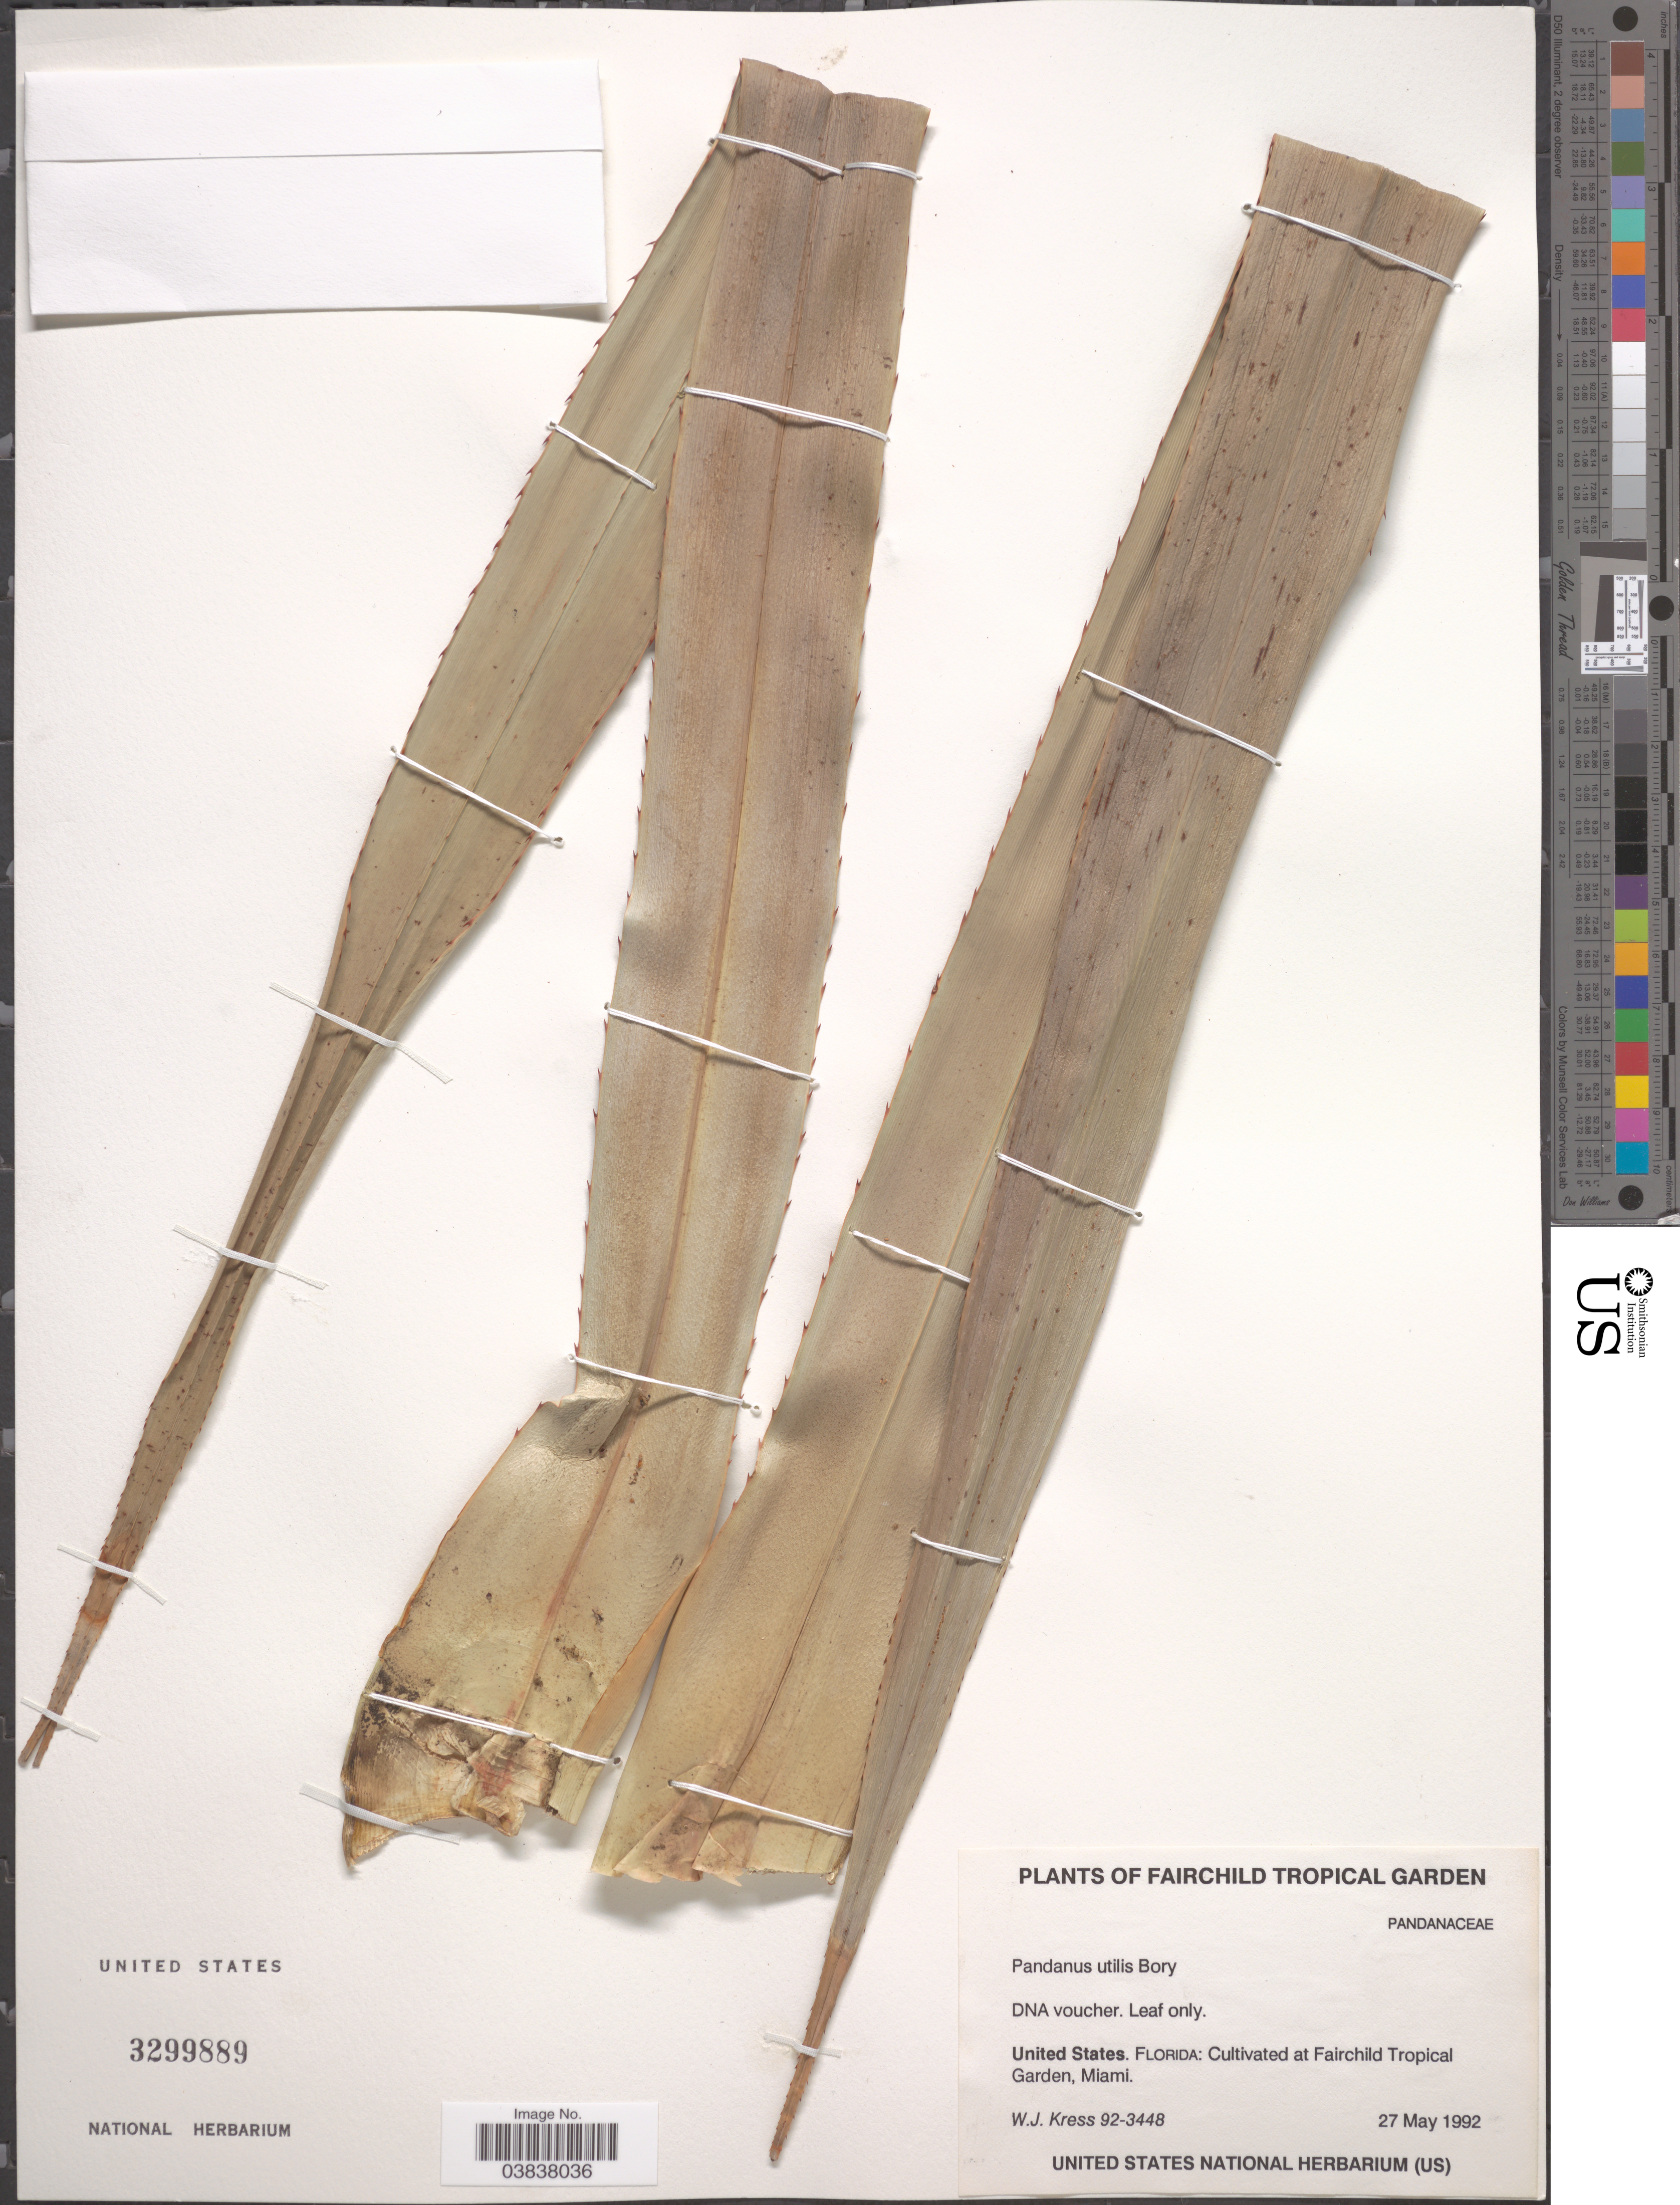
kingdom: Plantae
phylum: Tracheophyta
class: Liliopsida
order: Pandanales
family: Pandanaceae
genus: Pandanus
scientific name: Pandanus utilis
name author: Bory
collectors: W. J. Kress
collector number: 92-3448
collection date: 1992-05-27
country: United States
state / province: Florida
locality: Fairchild Tropical Garden. At Fairchild Tropical Garden, Miami.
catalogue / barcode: US 3299889